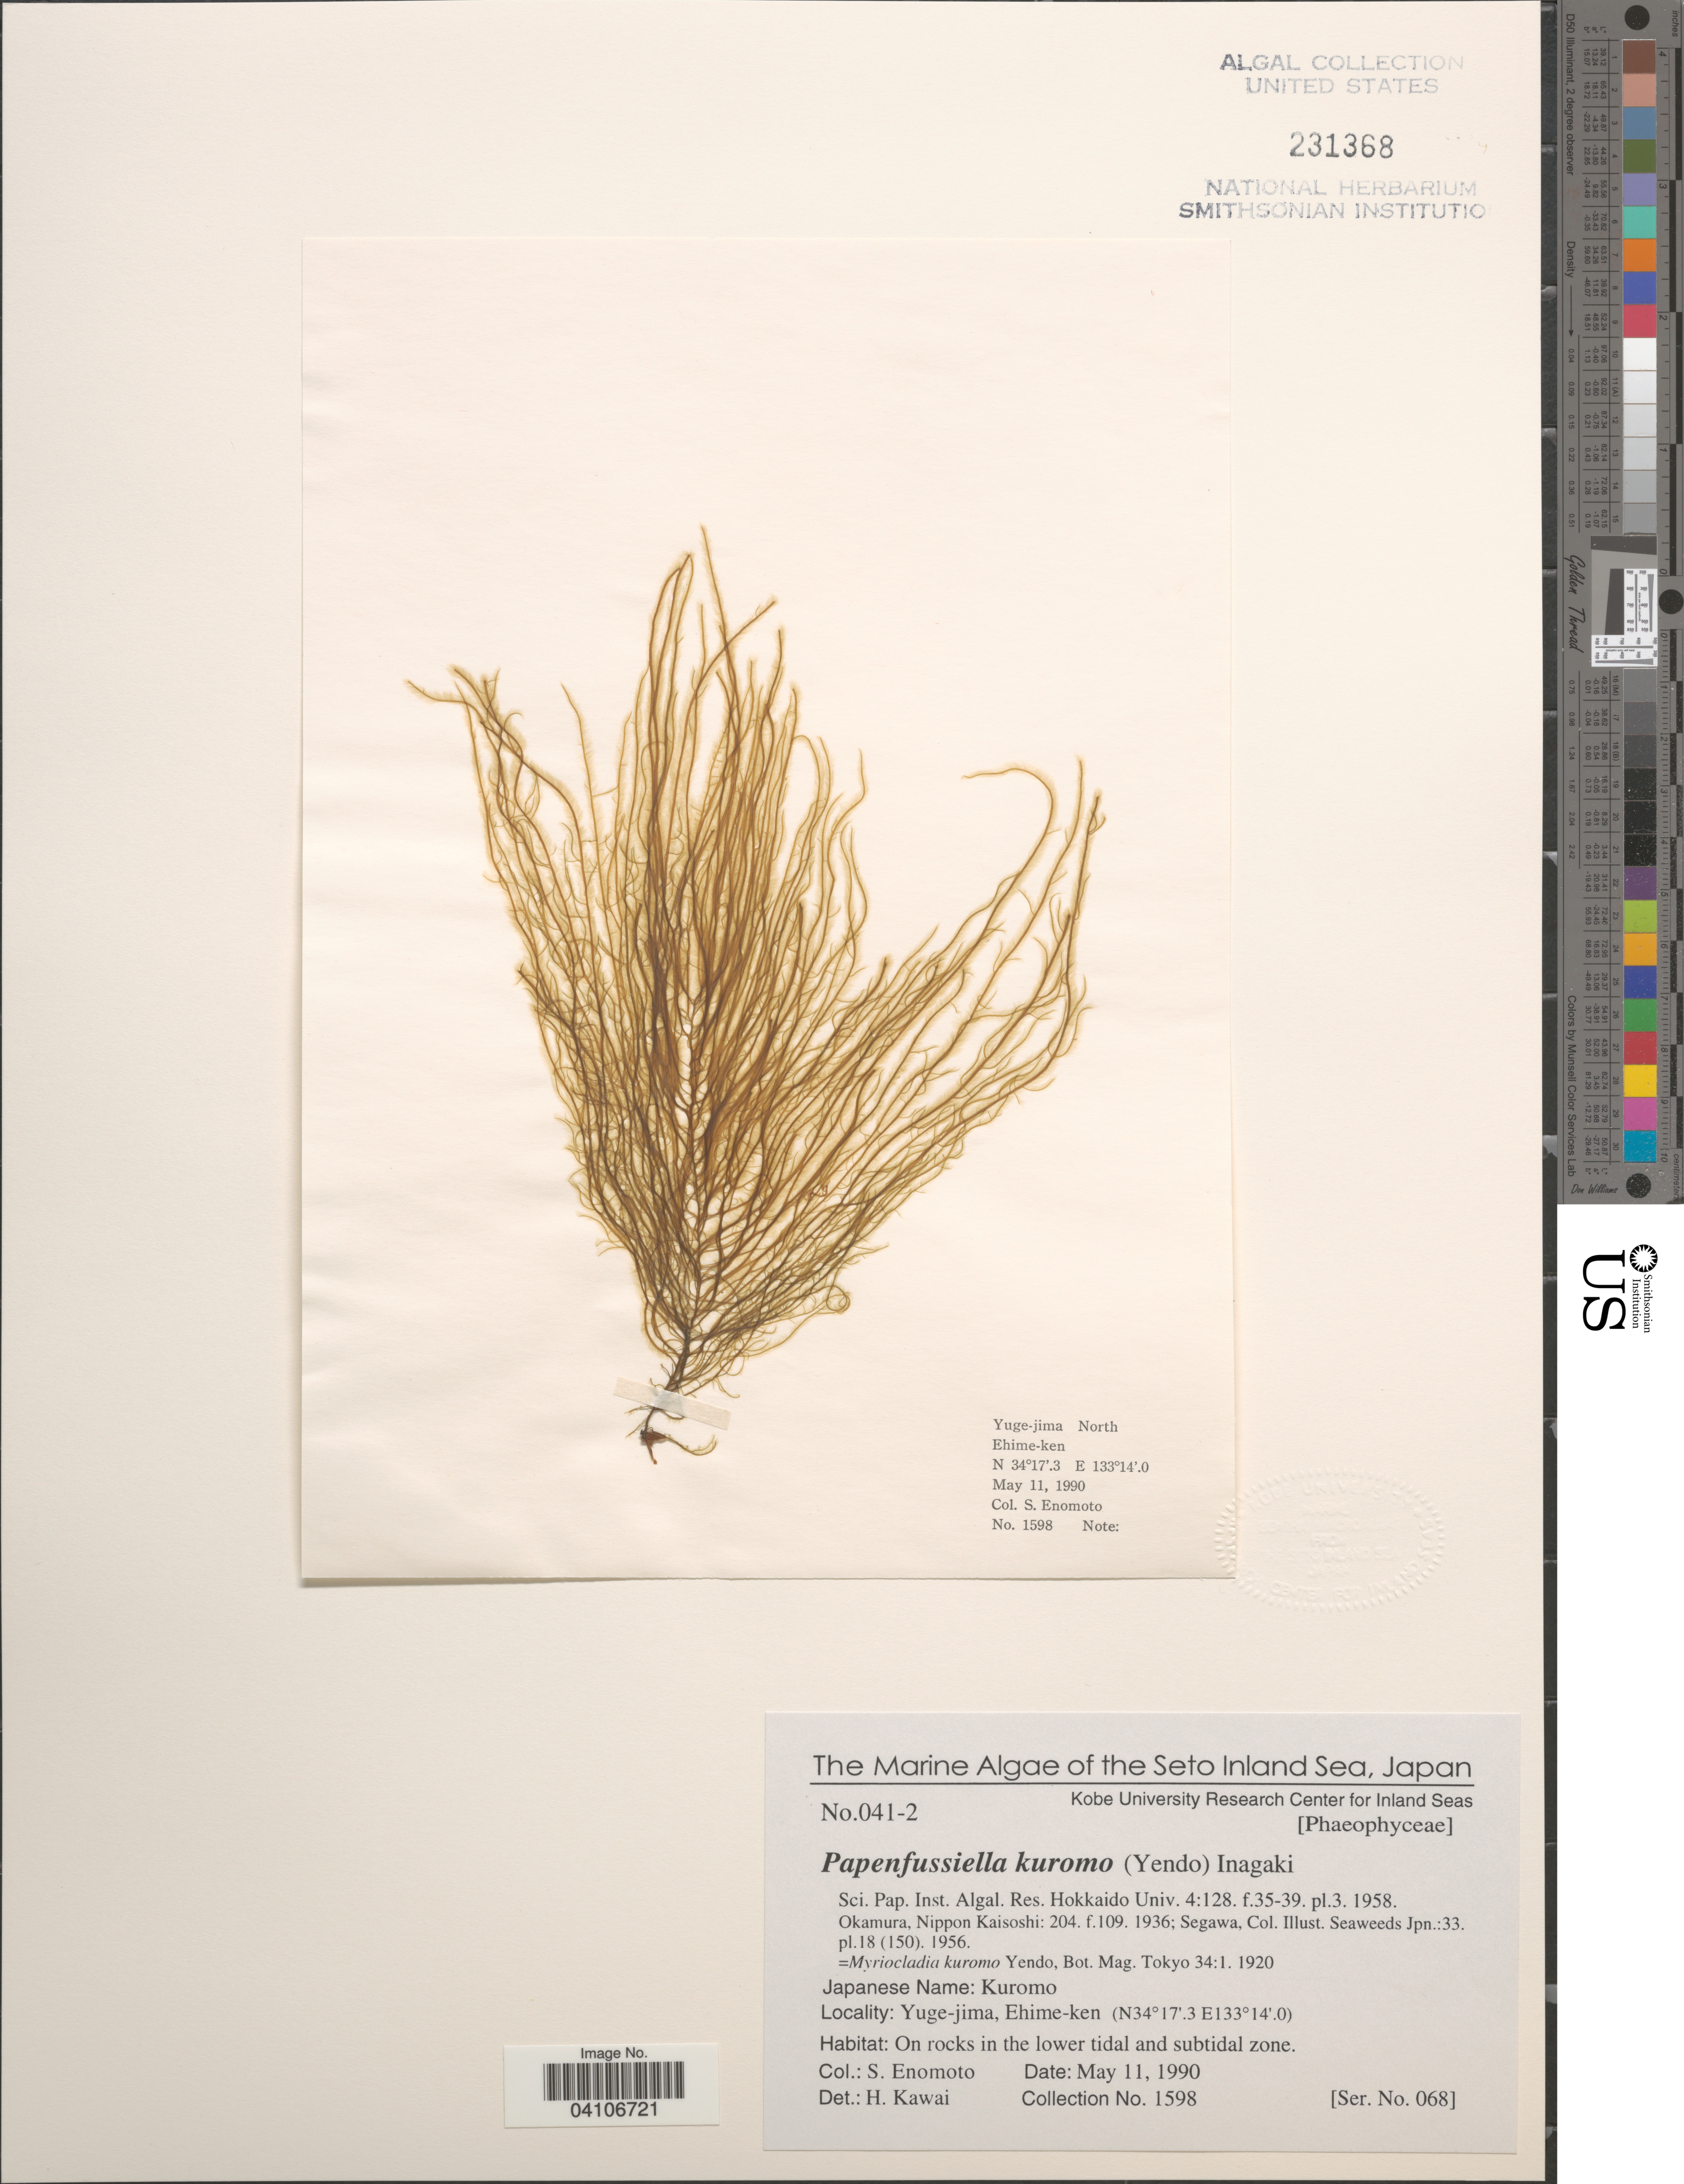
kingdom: Chromista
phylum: Ochrophyta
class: Phaeophyceae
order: Ectocarpales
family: Chordariaceae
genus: Papenfussiella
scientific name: Papenfussiella kuromo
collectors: S. Enomoto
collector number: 1598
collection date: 1990-05-11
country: Japan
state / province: Ehime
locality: The Seto Inland Sea. Yuge-jima, Ehime-ken. On rocks in the lower tidal and subtidal zone.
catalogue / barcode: US 231368